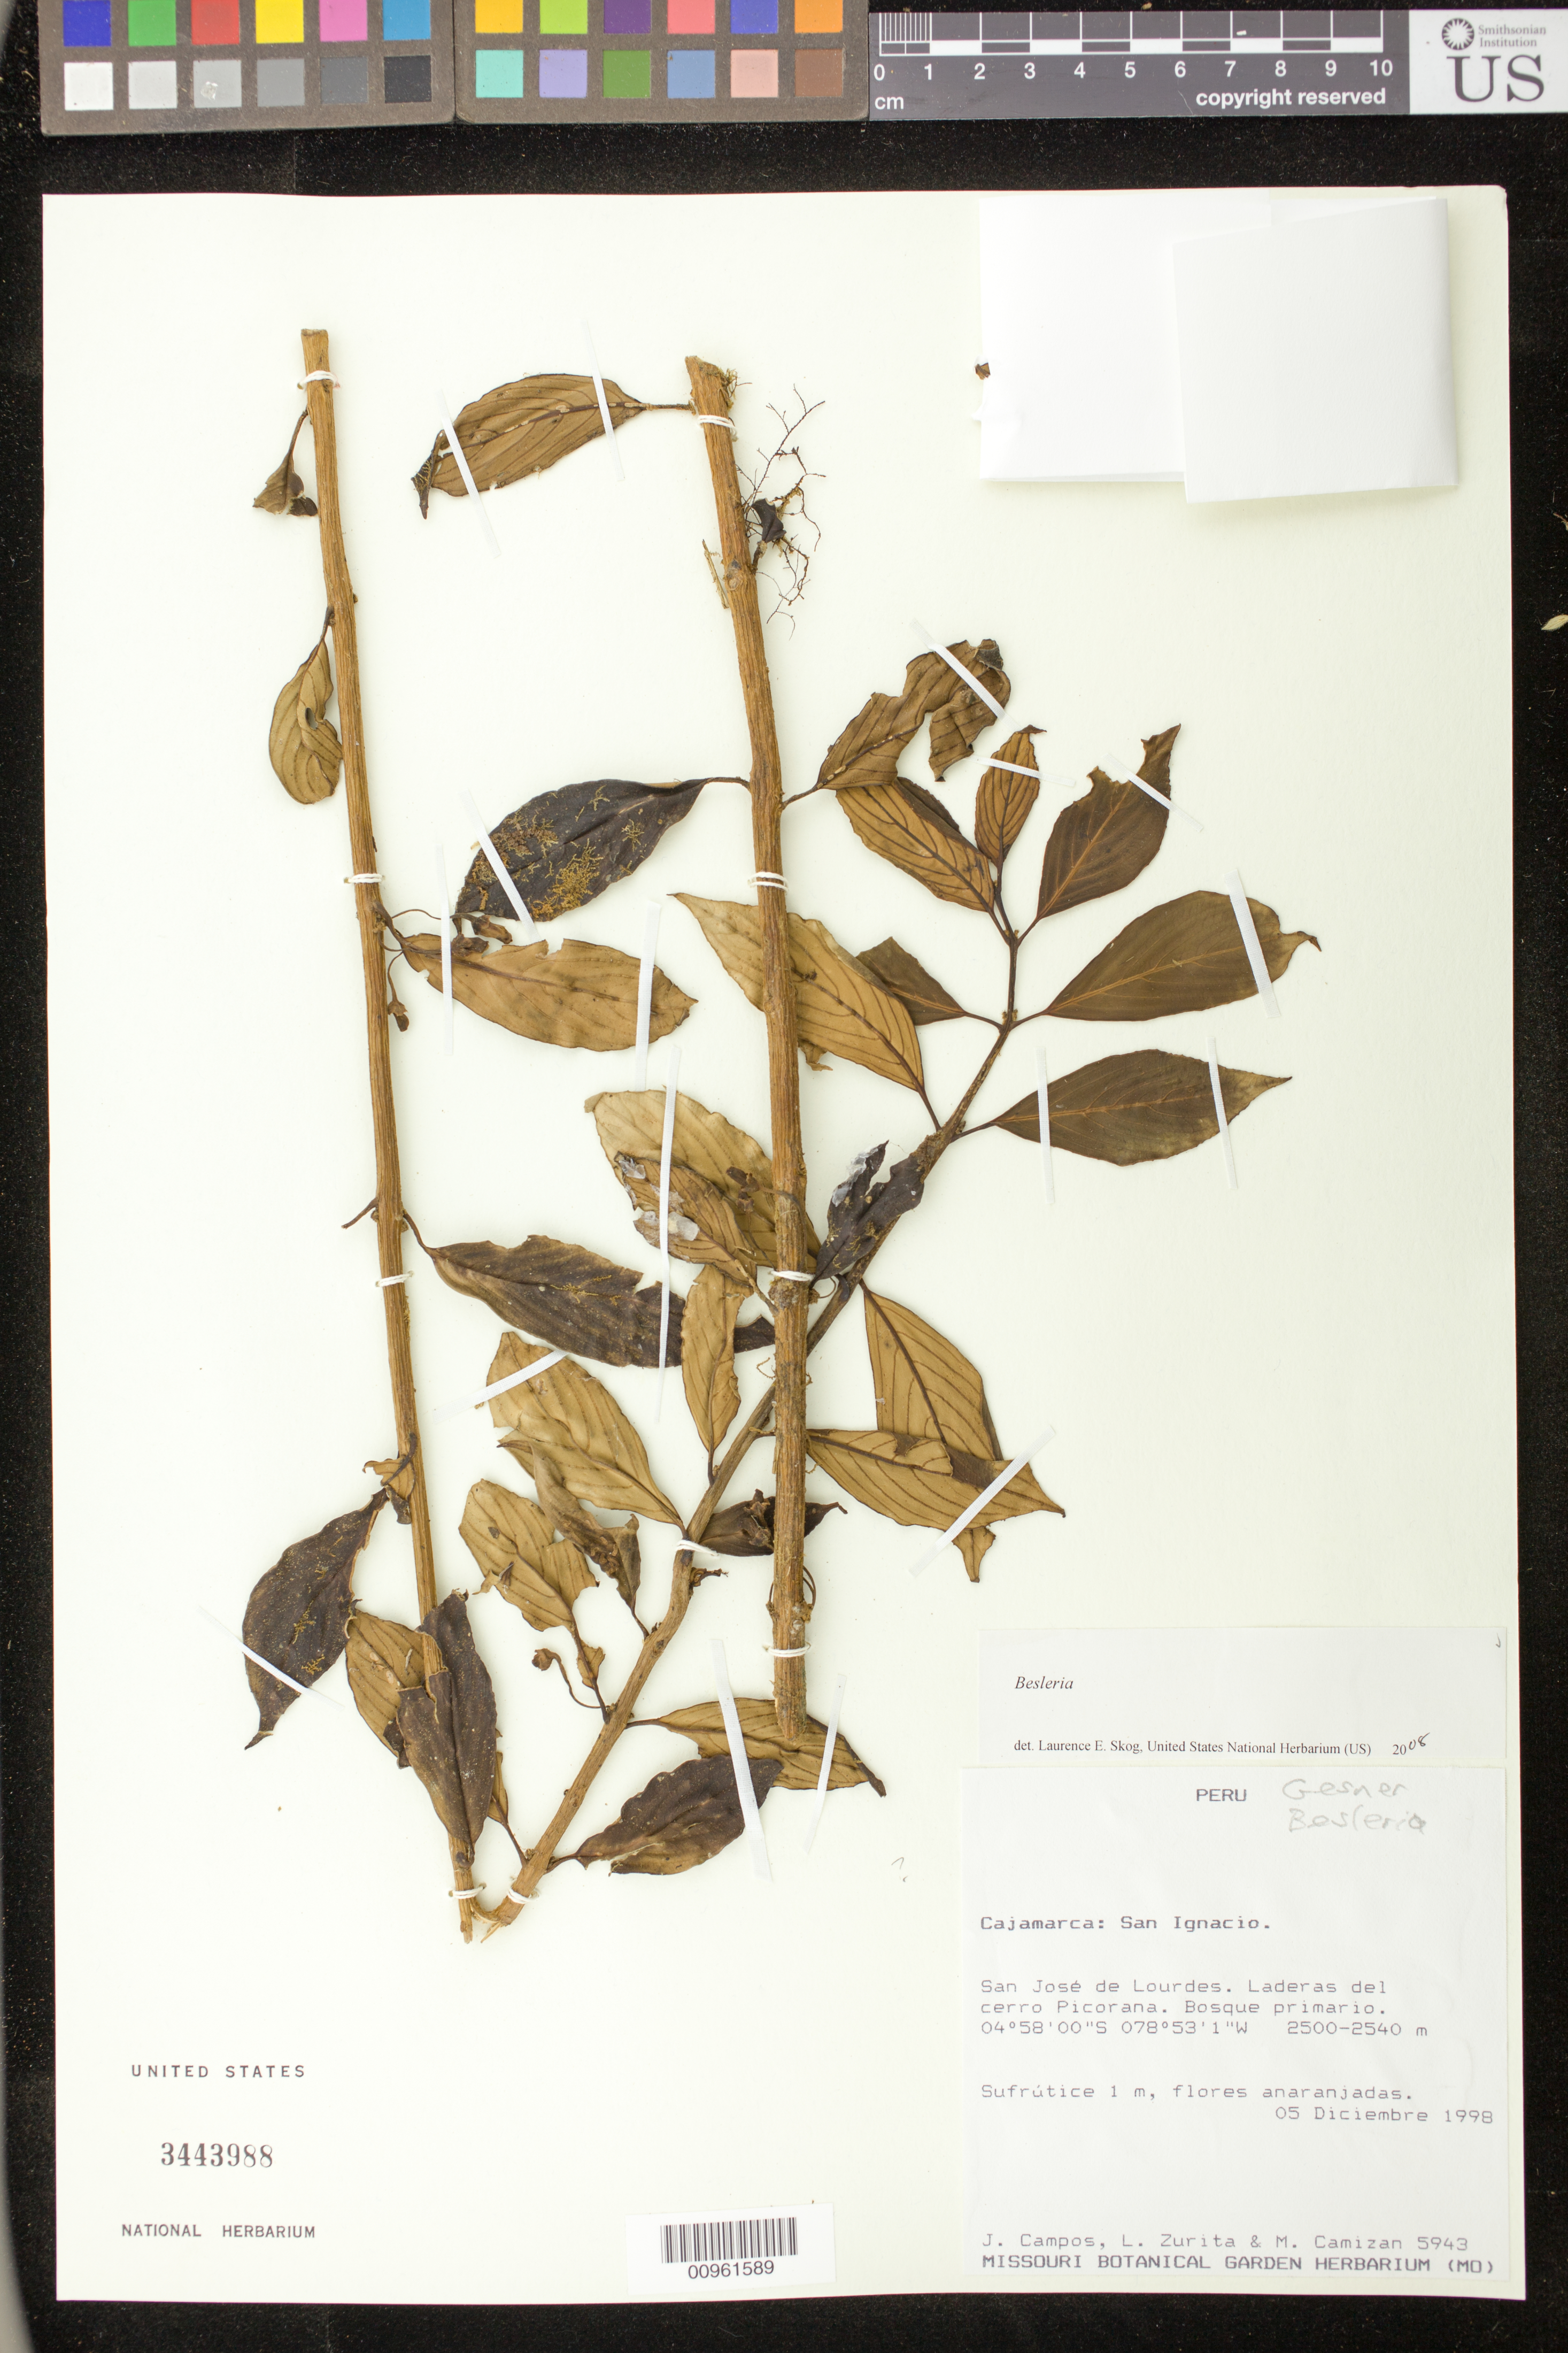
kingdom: Plantae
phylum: Tracheophyta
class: Magnoliopsida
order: Lamiales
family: Gesneriaceae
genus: Besleria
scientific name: Besleria sp.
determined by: Skog, Laurence E.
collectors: J. Campos, L. Zurita & M. Camizan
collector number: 5943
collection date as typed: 05 Dec 1998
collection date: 1998-12-05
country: Peru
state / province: Cajamarca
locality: Cajamarca: San Ignacio. San José de Lourdes. Laderas del cerro Picorana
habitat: Bosque primario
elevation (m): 2500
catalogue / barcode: US 3443988